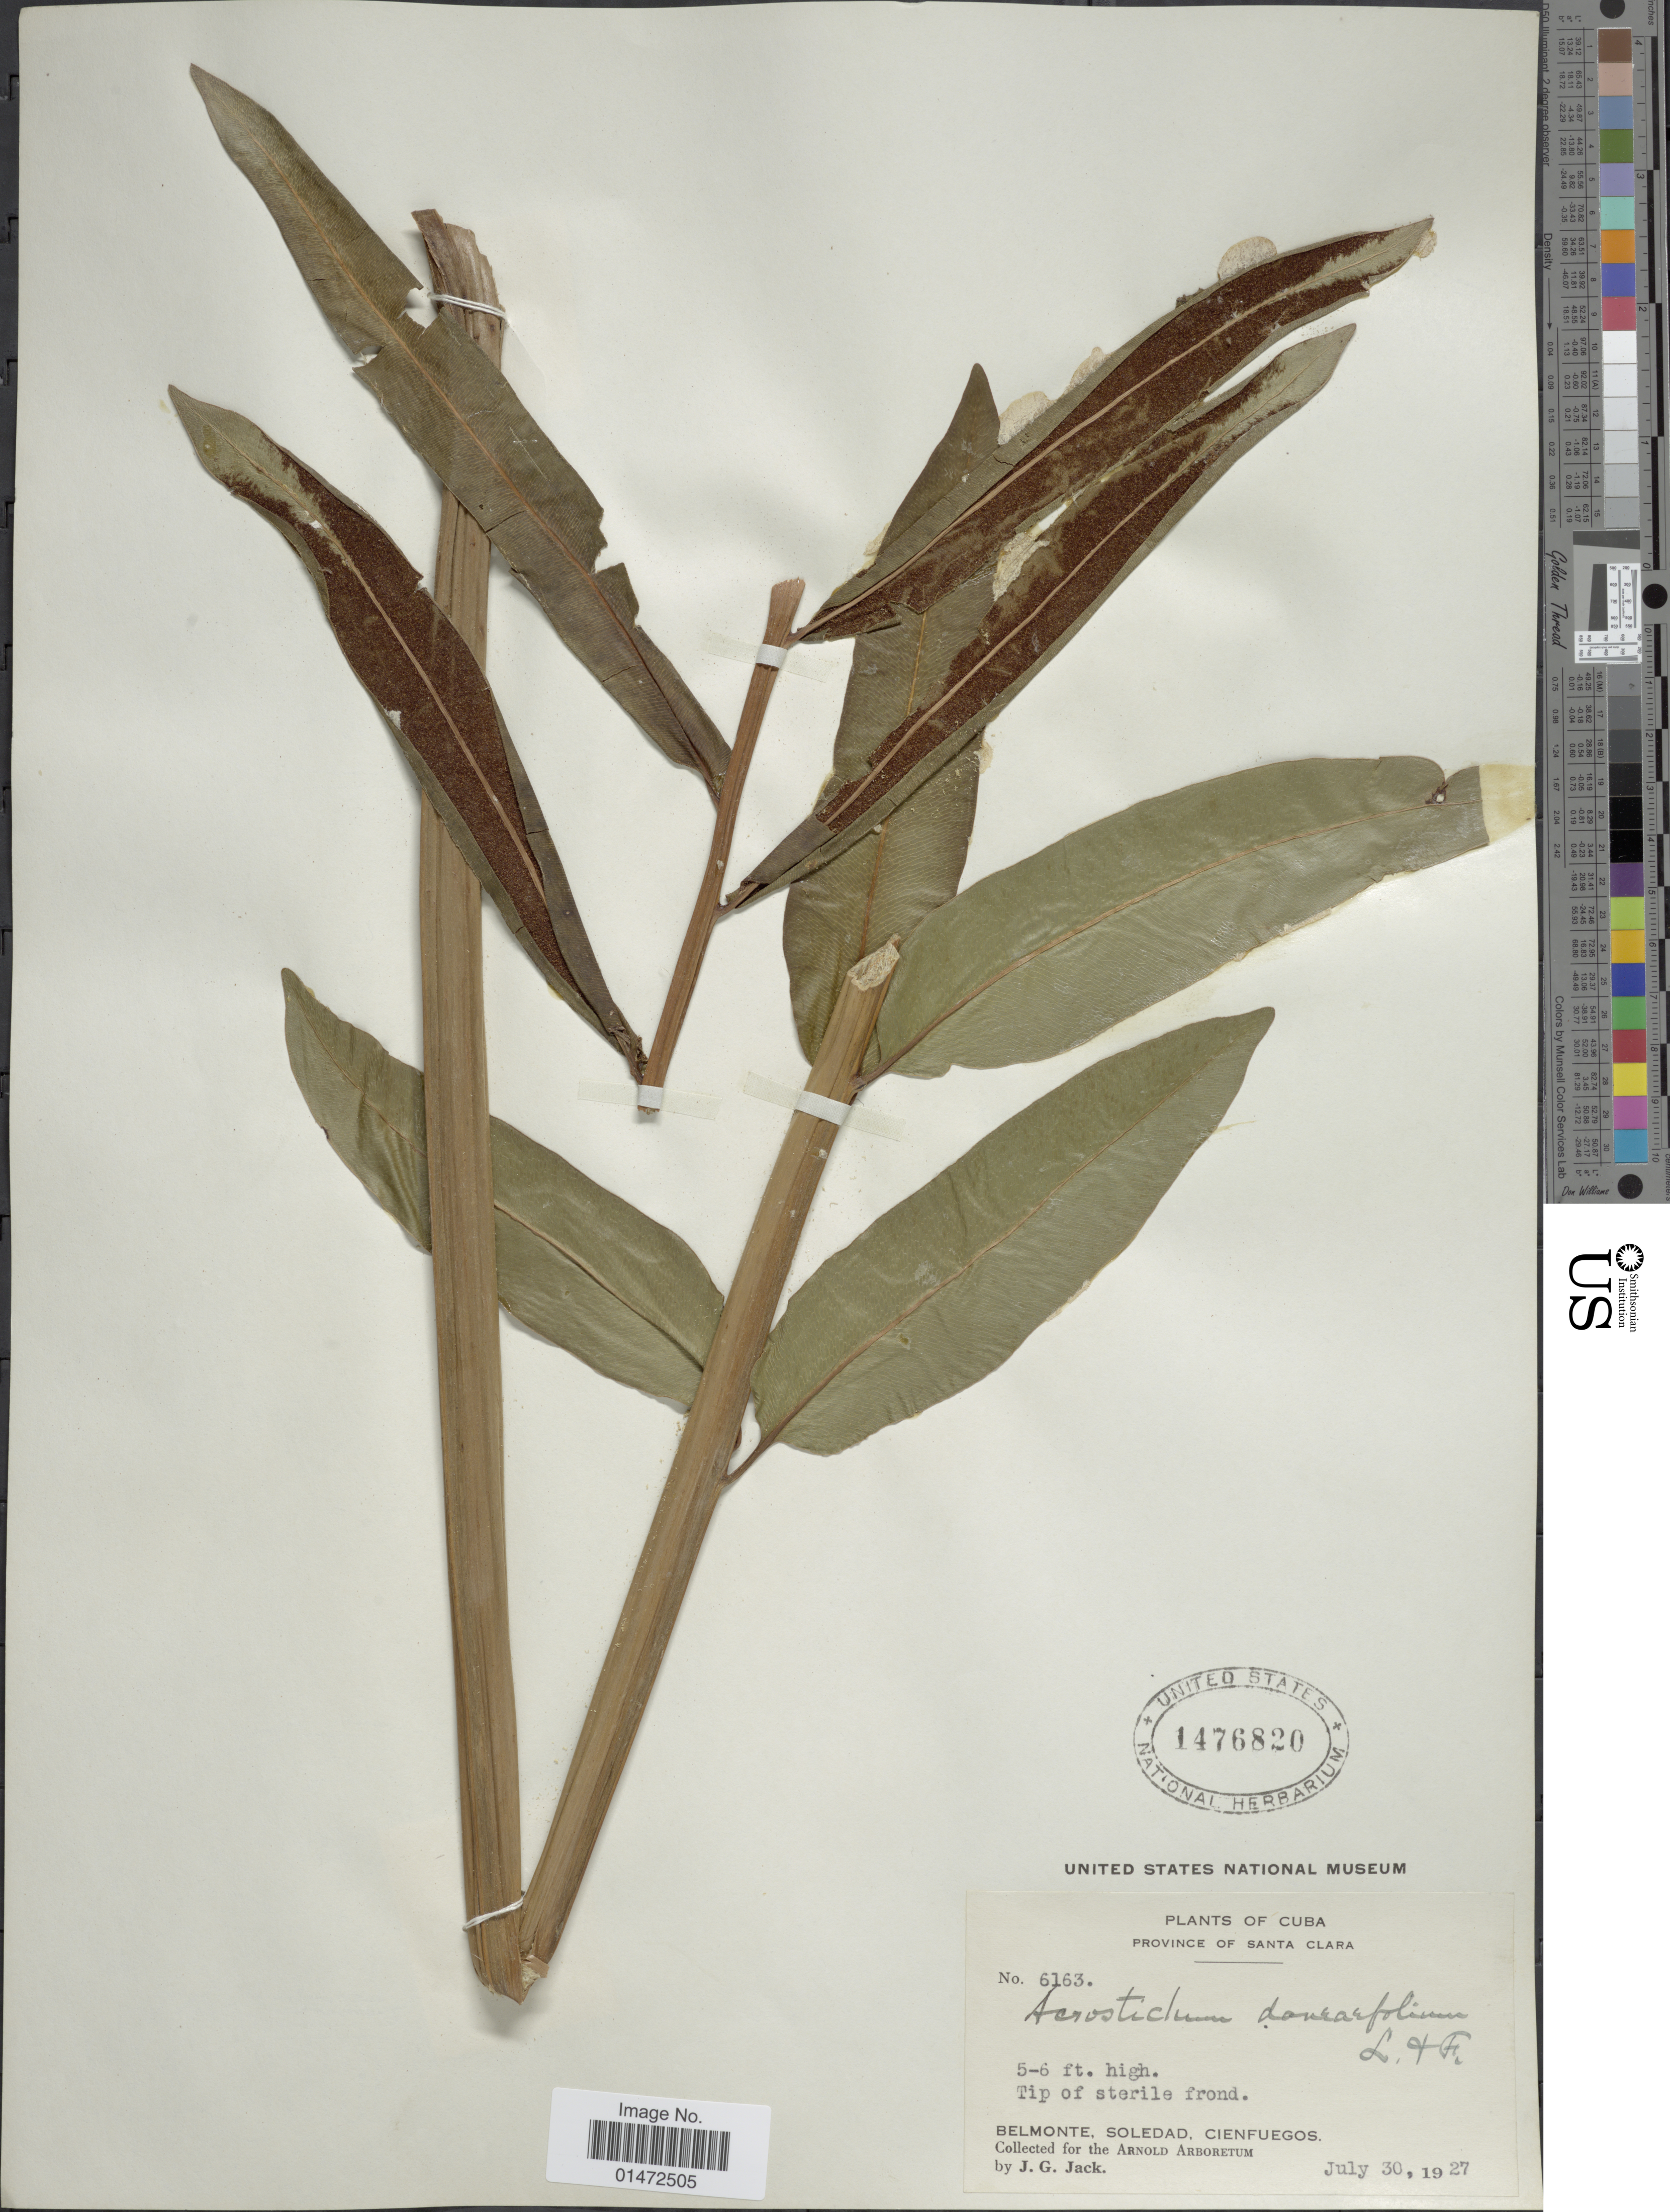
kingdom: Plantae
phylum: Tracheophyta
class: Polypodiopsida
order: Polypodiales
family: Pteridaceae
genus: Acrostichum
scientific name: Acrostichum danaeifolium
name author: Langsd. & Fisch.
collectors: J. G. Jack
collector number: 6163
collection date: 1927-07-30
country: Cuba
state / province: Las Villas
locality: Santa Clara. Belmonte, Soledad, Cienfuegos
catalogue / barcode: US 1476820